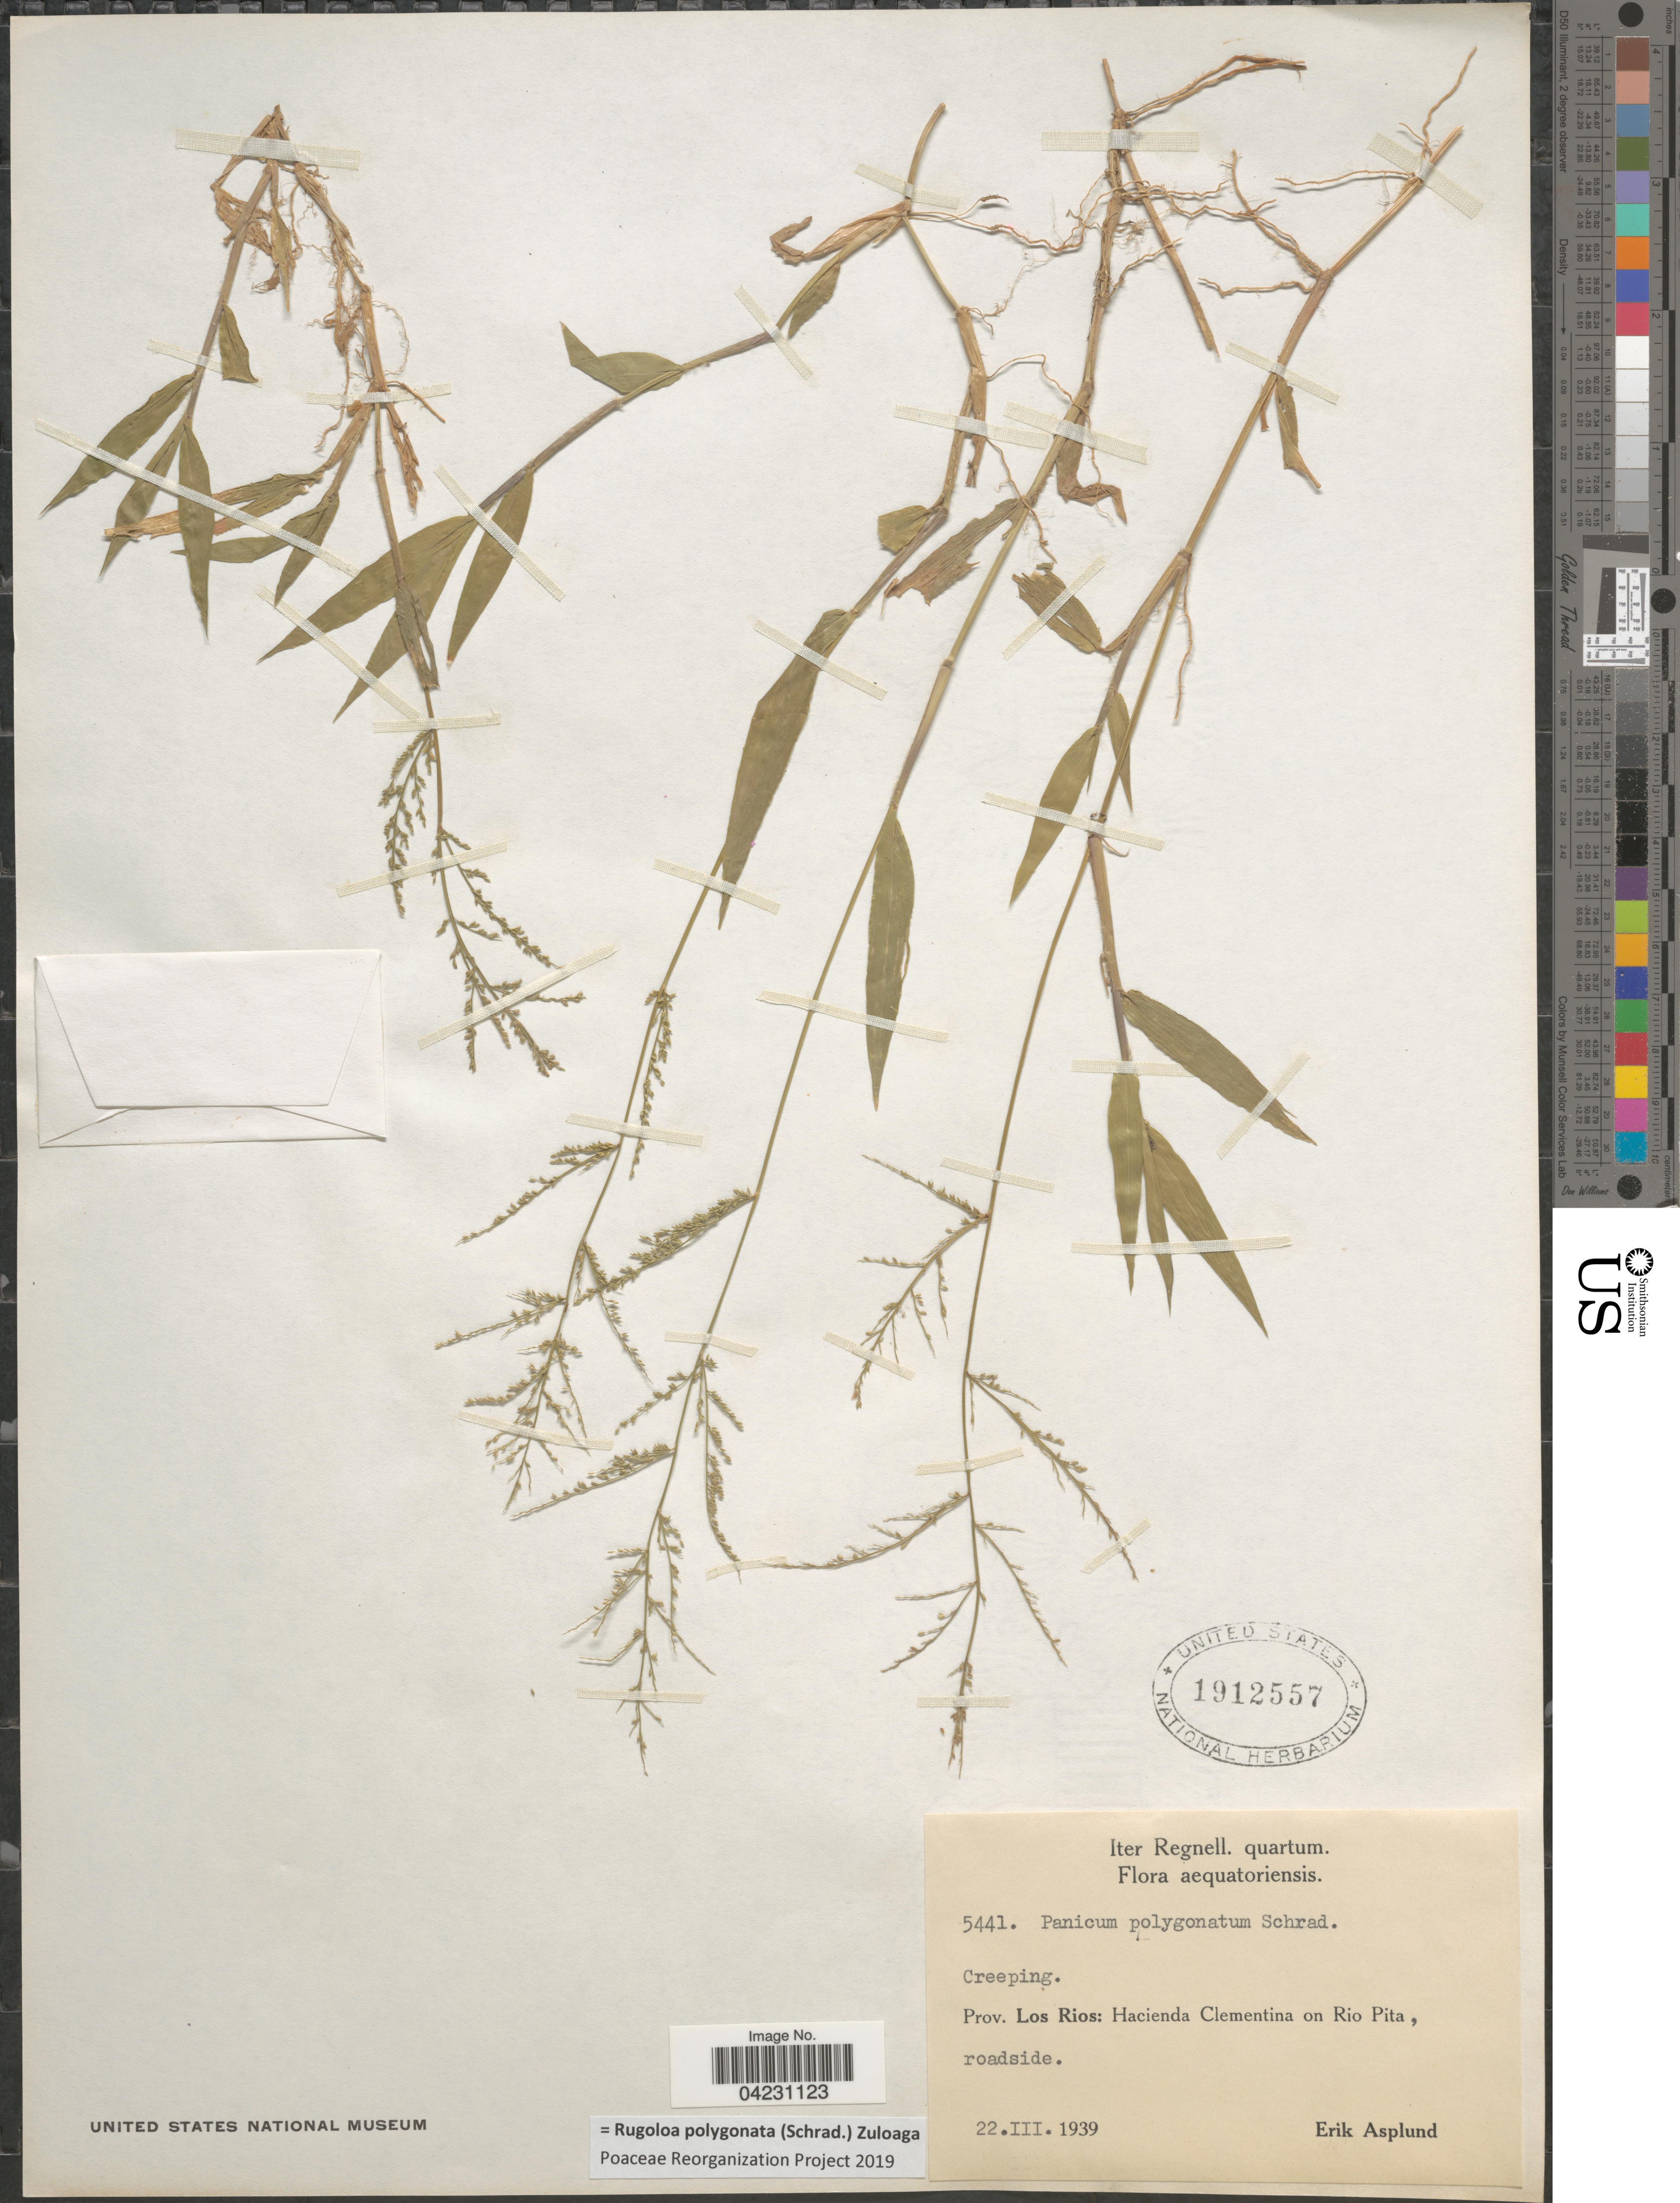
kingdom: Plantae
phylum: Tracheophyta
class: Liliopsida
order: Poales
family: Poaceae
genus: Rugoloa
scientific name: Rugoloa polygonata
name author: (Schrad.) Zuloaga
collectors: E. Asplund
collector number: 5441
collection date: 1939-03-22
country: Ecuador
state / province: Los Ríos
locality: Iter Regnell. quartum. Prov. Los Rios: Hacienda Clementina on Rio Pita, roadside.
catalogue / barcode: US 1912557